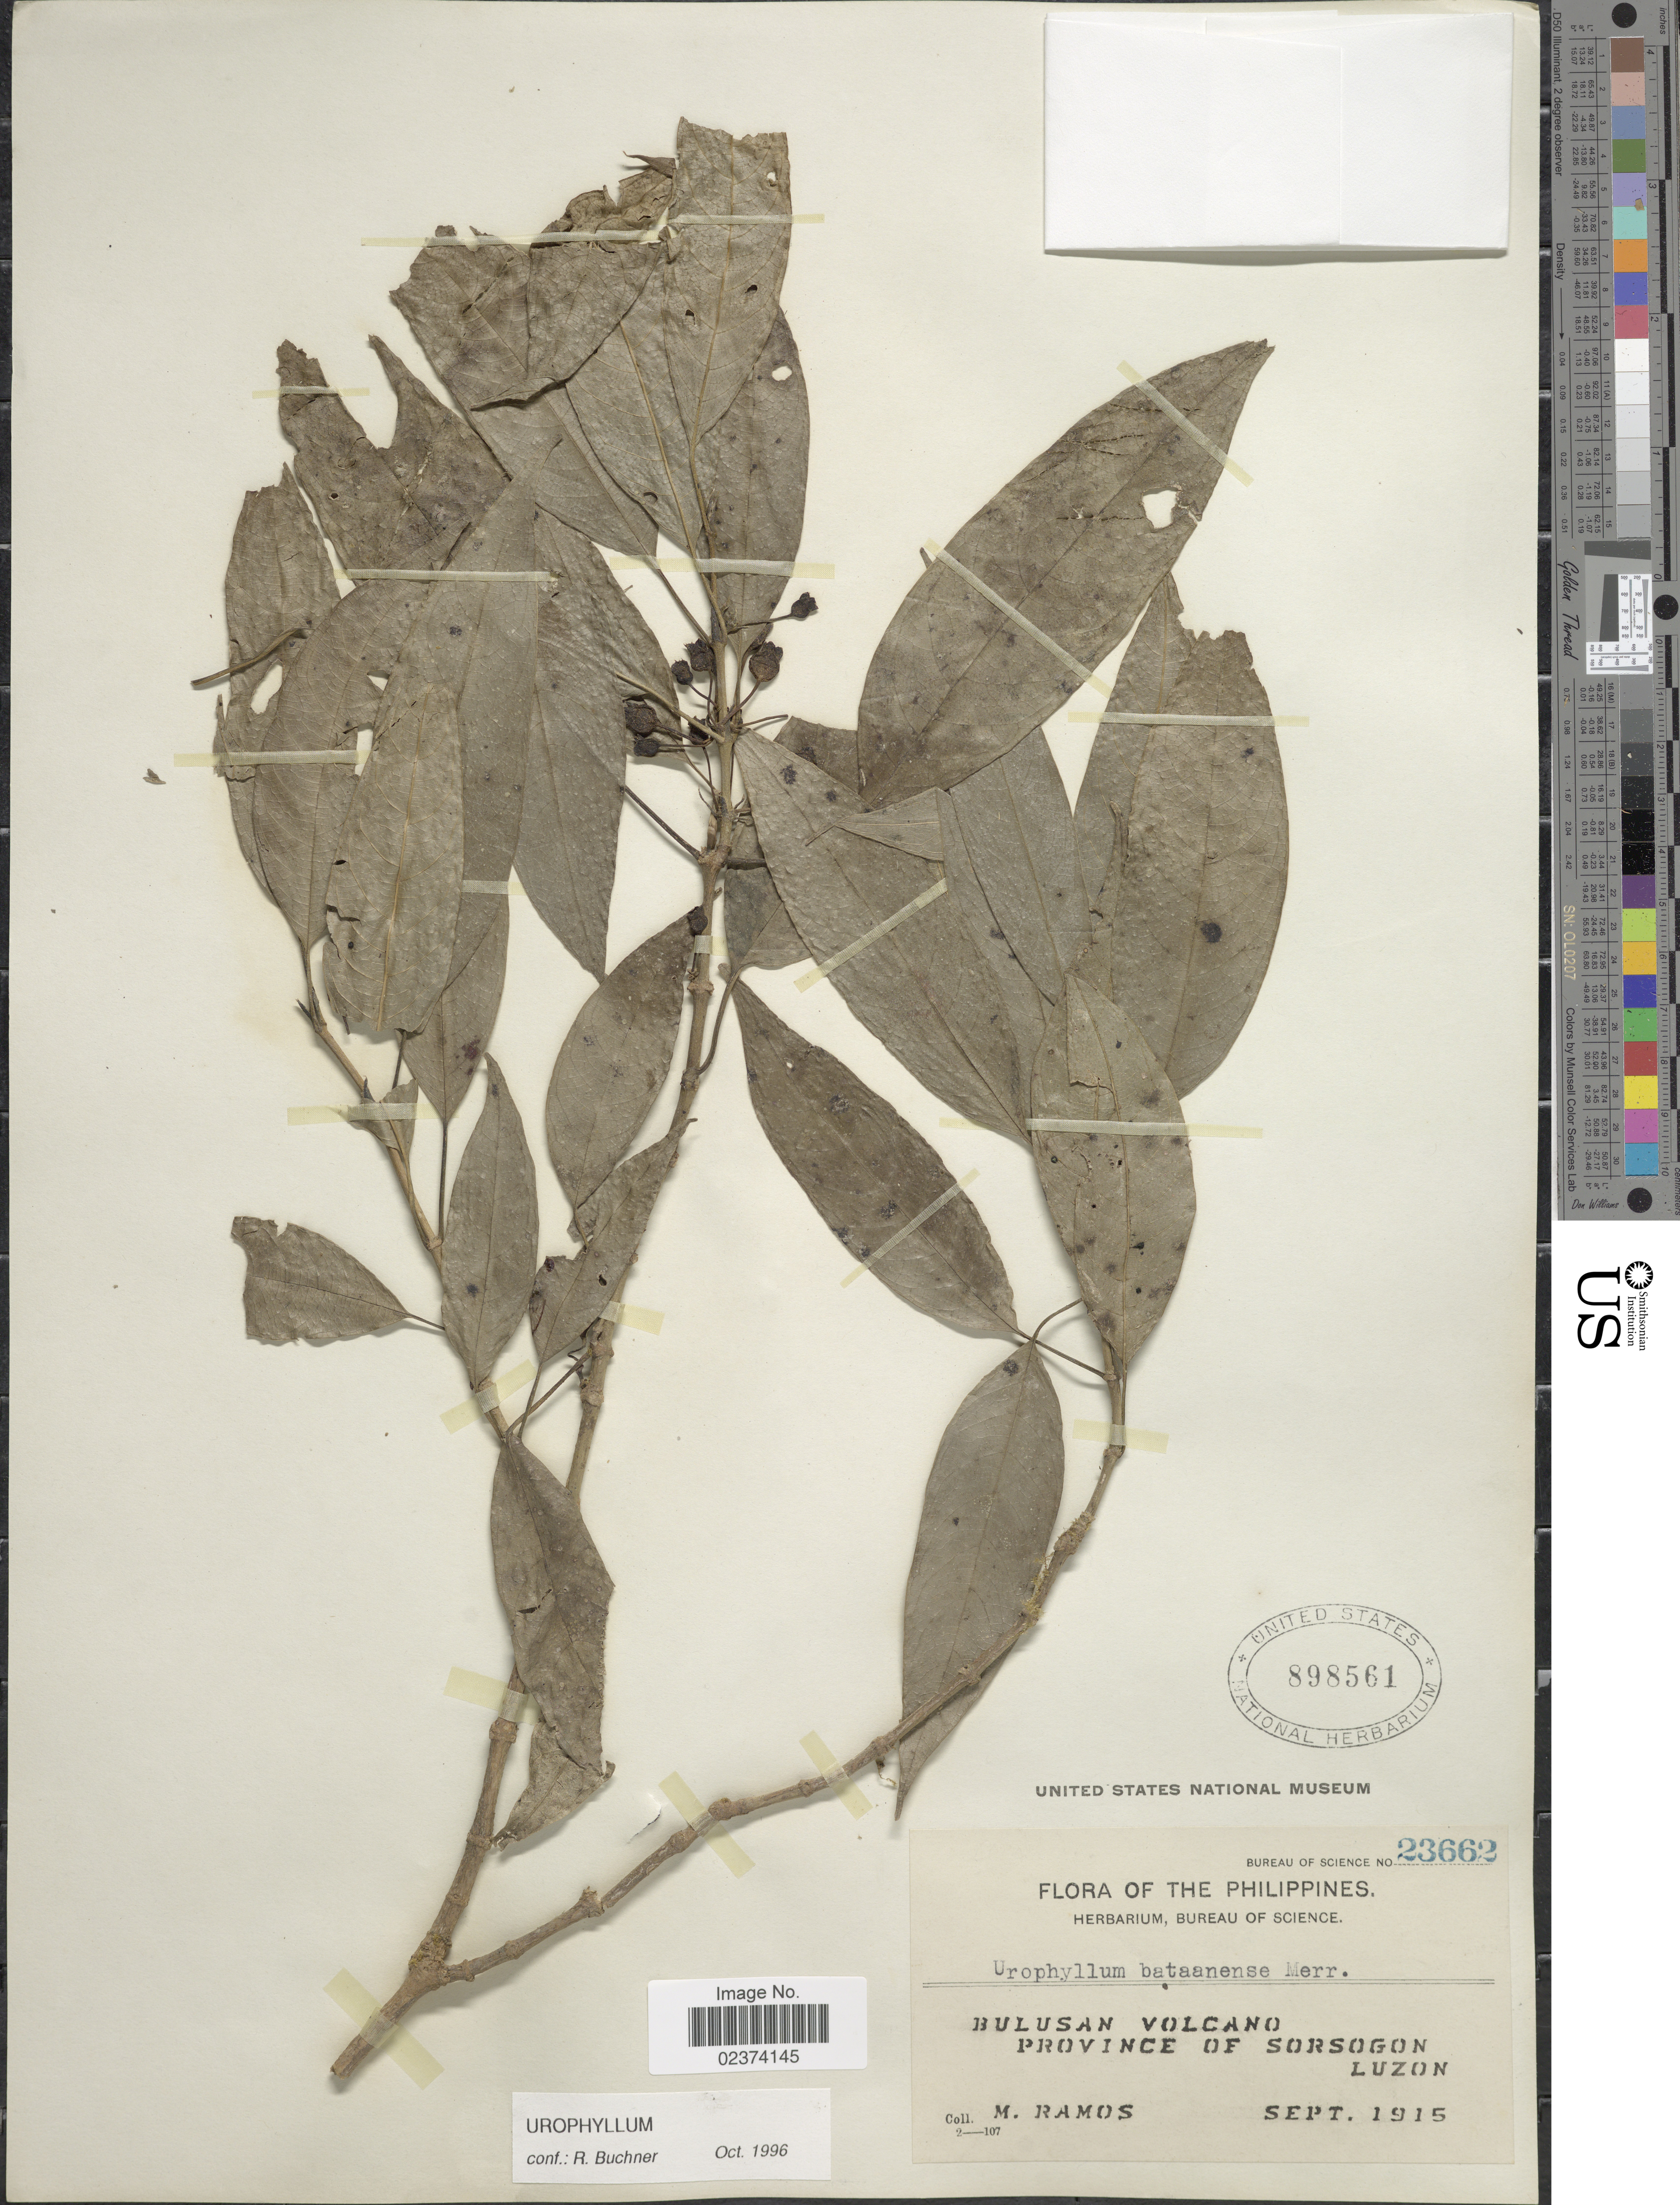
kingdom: Plantae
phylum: Tracheophyta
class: Magnoliopsida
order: Gentianales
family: Rubiaceae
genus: Urophyllum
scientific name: Urophyllum sp.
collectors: M. Ramos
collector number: Bureau of Science 23662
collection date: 1915-09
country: Philippines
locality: Bulusan Volcano, Province of Sorsogon, Luzon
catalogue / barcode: US 898561